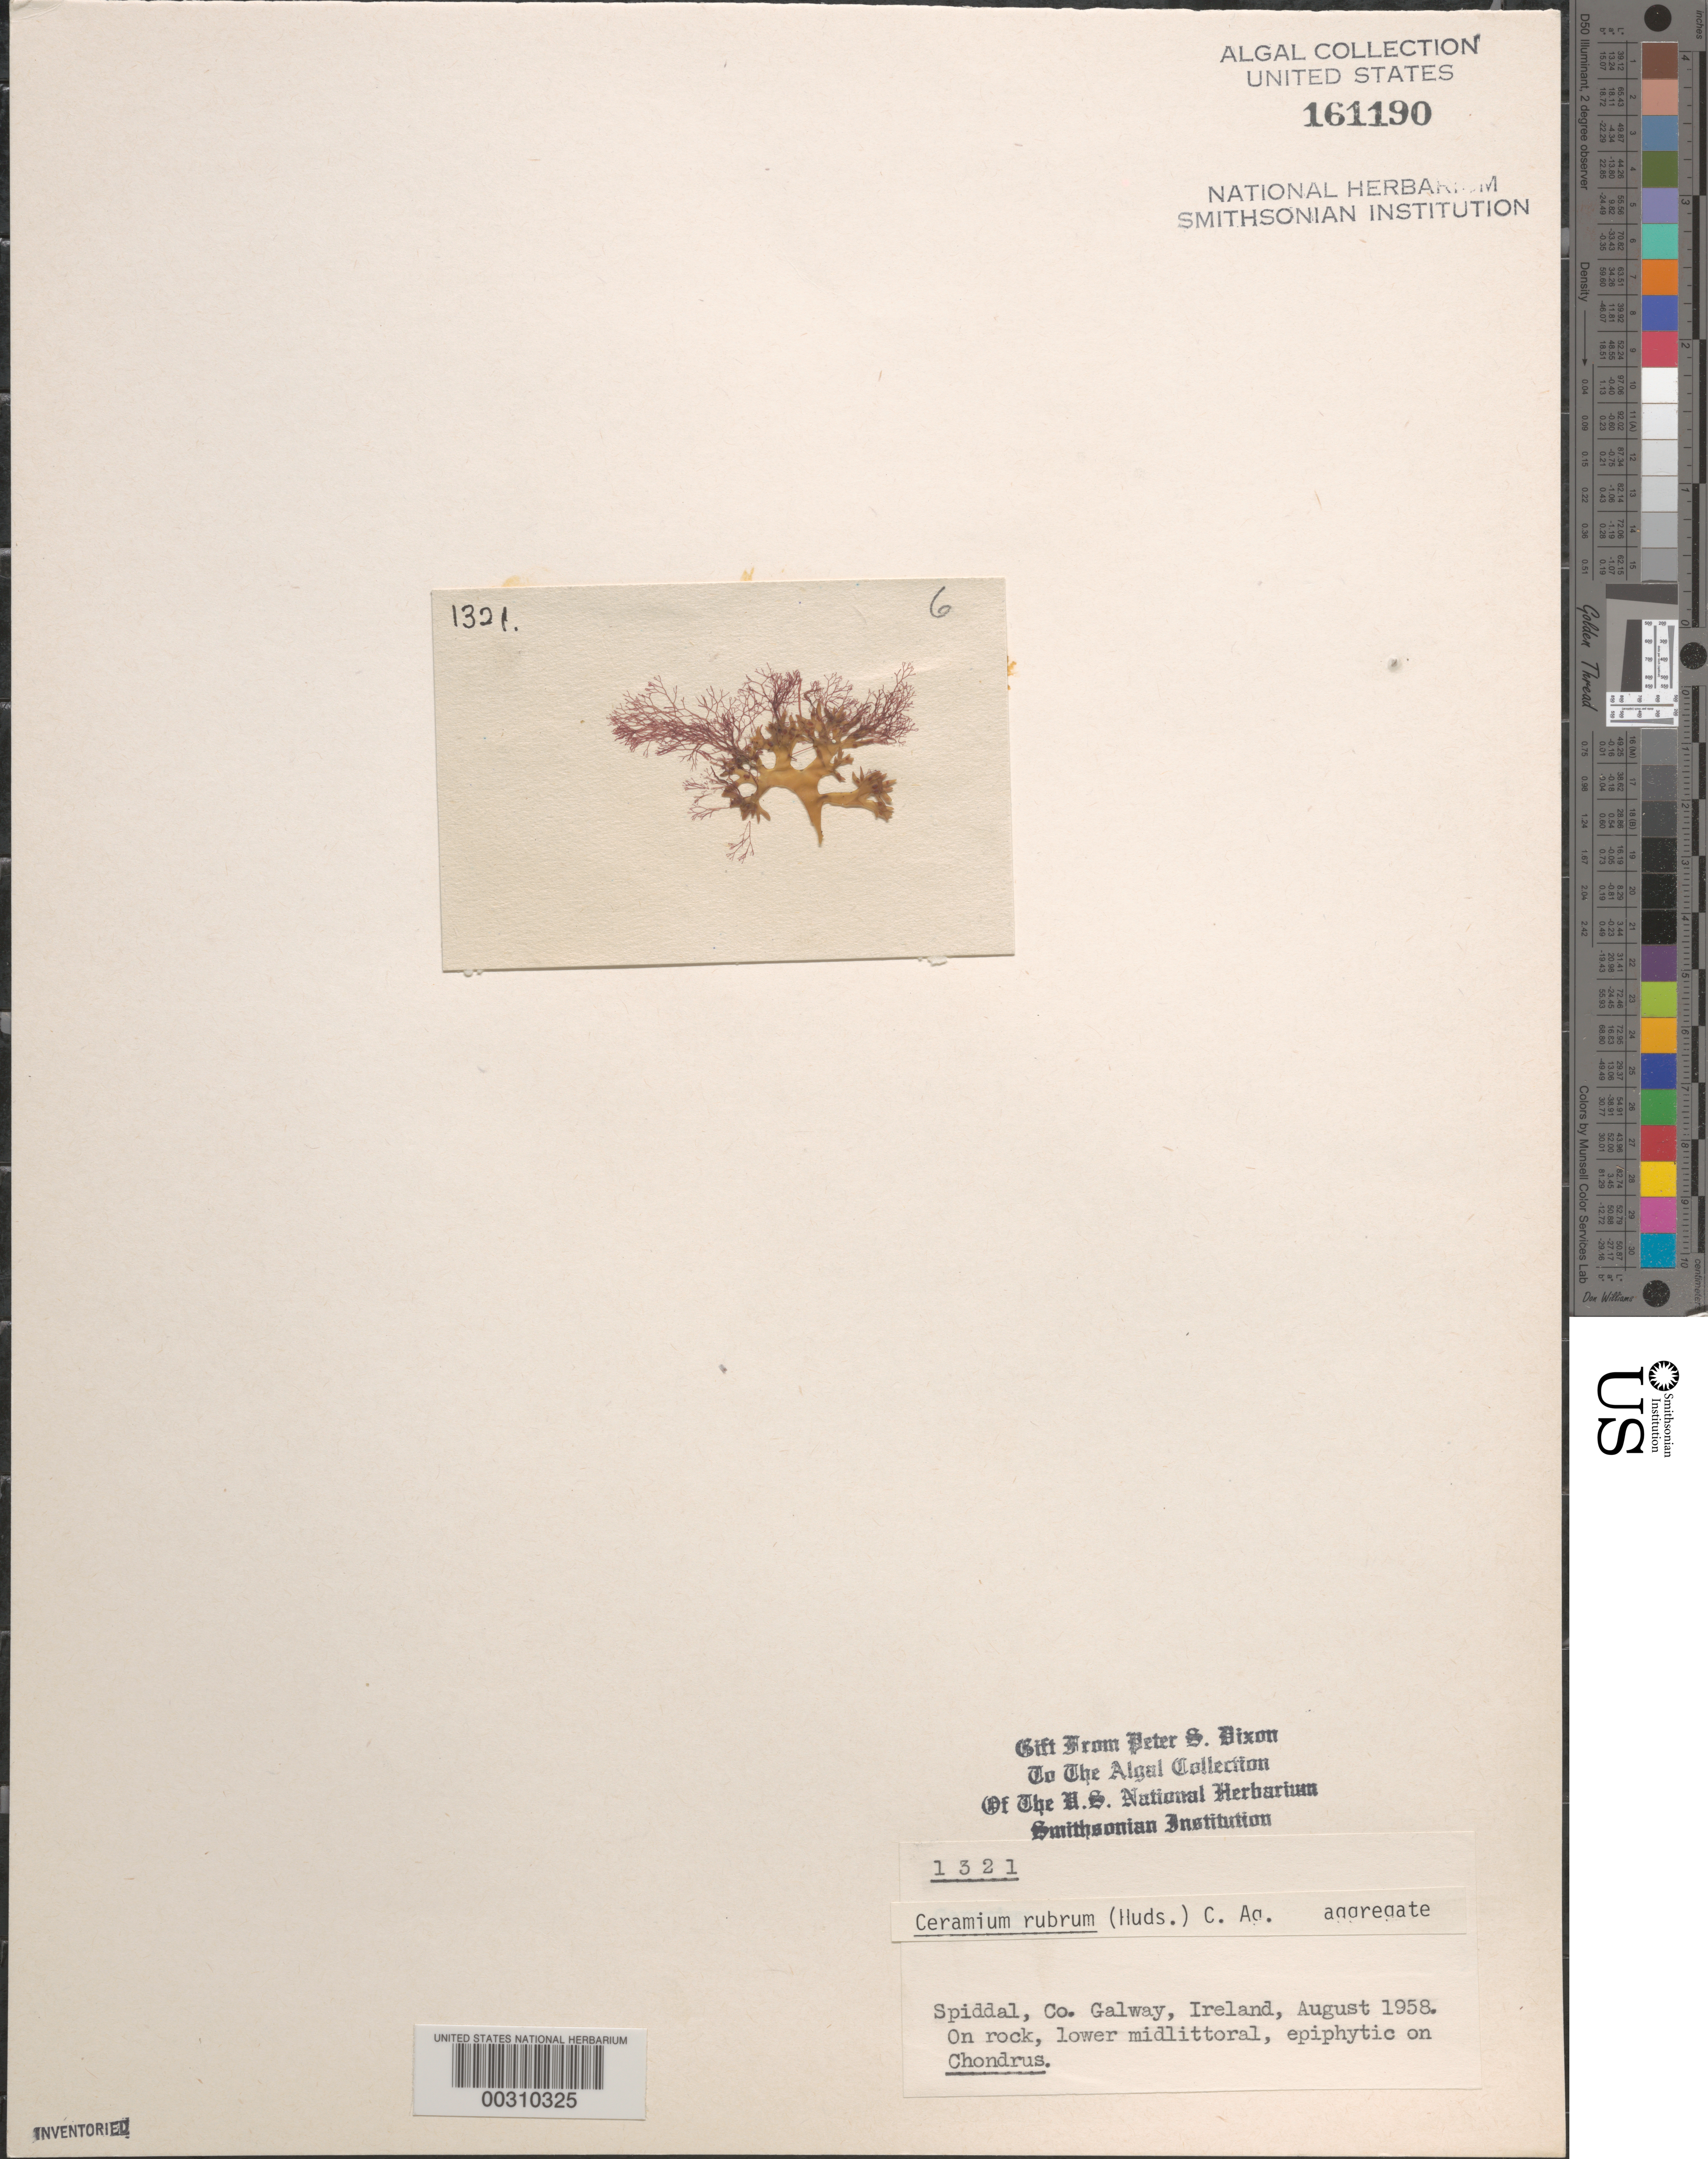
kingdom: Plantae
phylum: Rhodophyta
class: Florideophyceae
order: Ceramiales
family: Ceramiaceae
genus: Ceramium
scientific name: Ceramium rubrum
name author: C. Agardh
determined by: Dixon, P. S.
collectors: P. S. Dixon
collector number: PSD 1321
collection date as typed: Aug 1958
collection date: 1958-08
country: Ireland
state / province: Connaught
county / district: Galway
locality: Spiddal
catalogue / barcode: US 161190